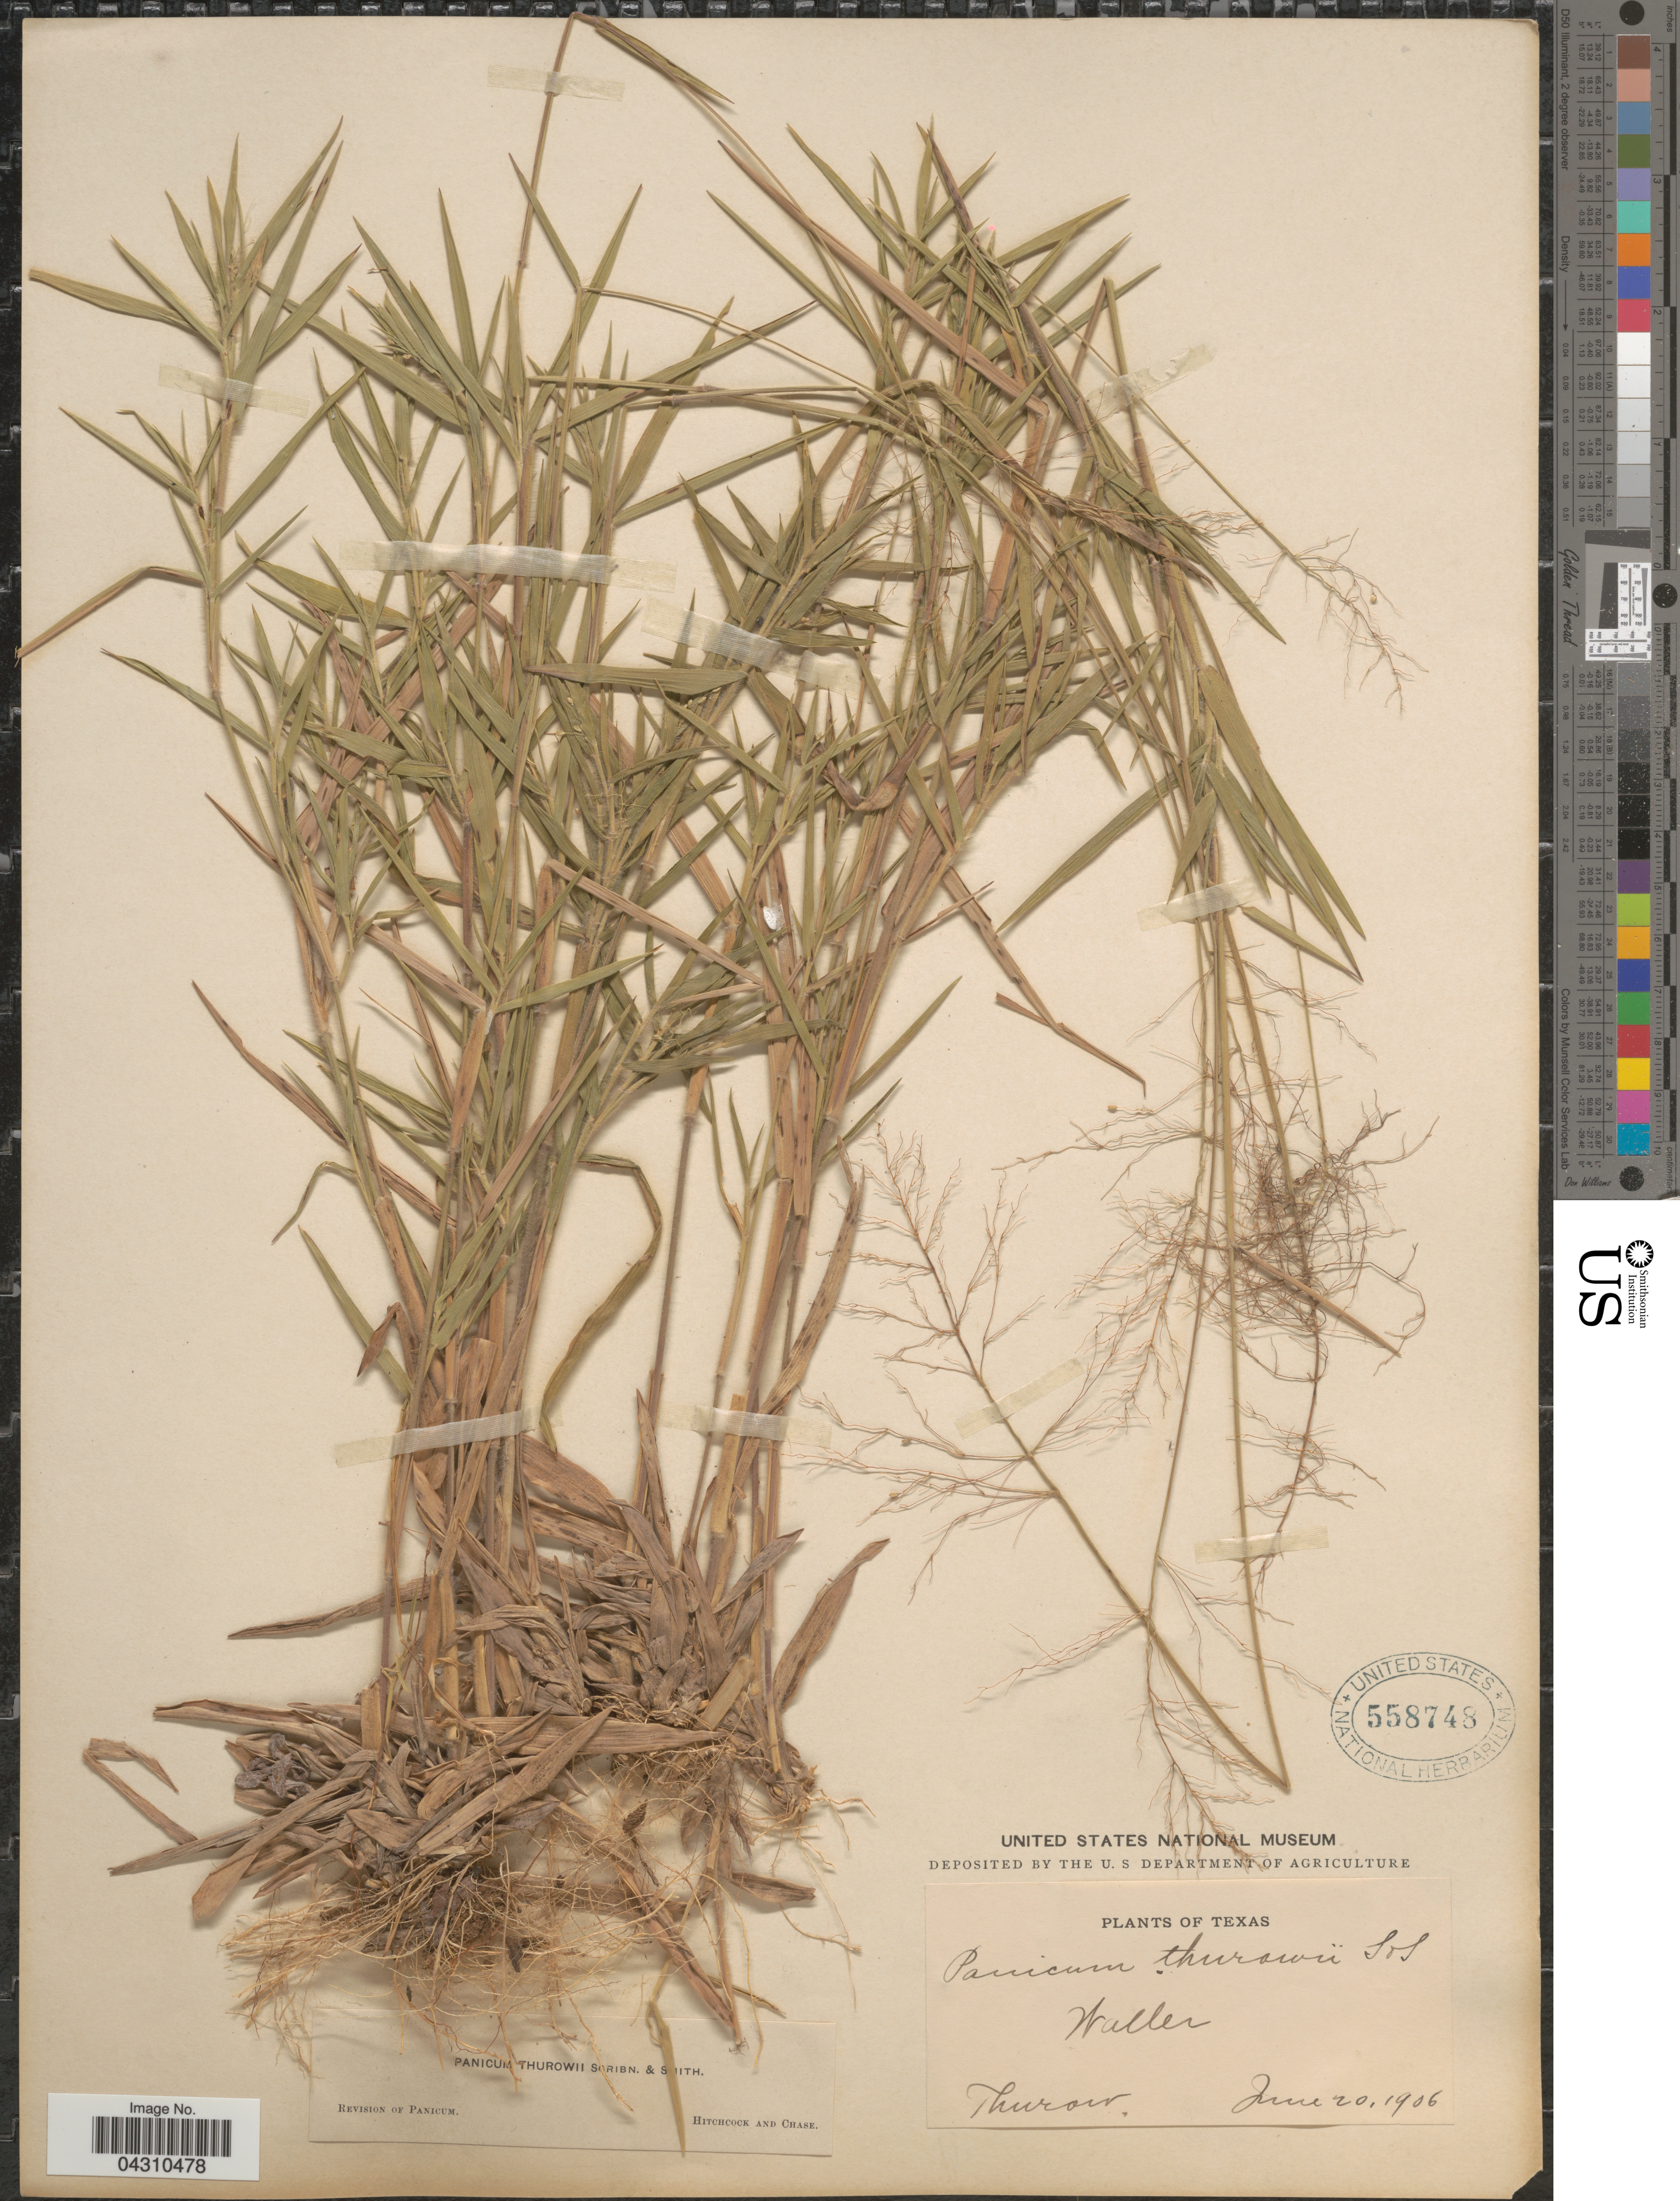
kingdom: Plantae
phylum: Tracheophyta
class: Liliopsida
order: Poales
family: Poaceae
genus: Dichanthelium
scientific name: Dichanthelium acuminatum var. acuminatum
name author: (Sw.) Gould & C.A. Clark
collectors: Thurow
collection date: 1906-06-20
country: United States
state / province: Texas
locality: Waller.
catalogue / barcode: US 558748